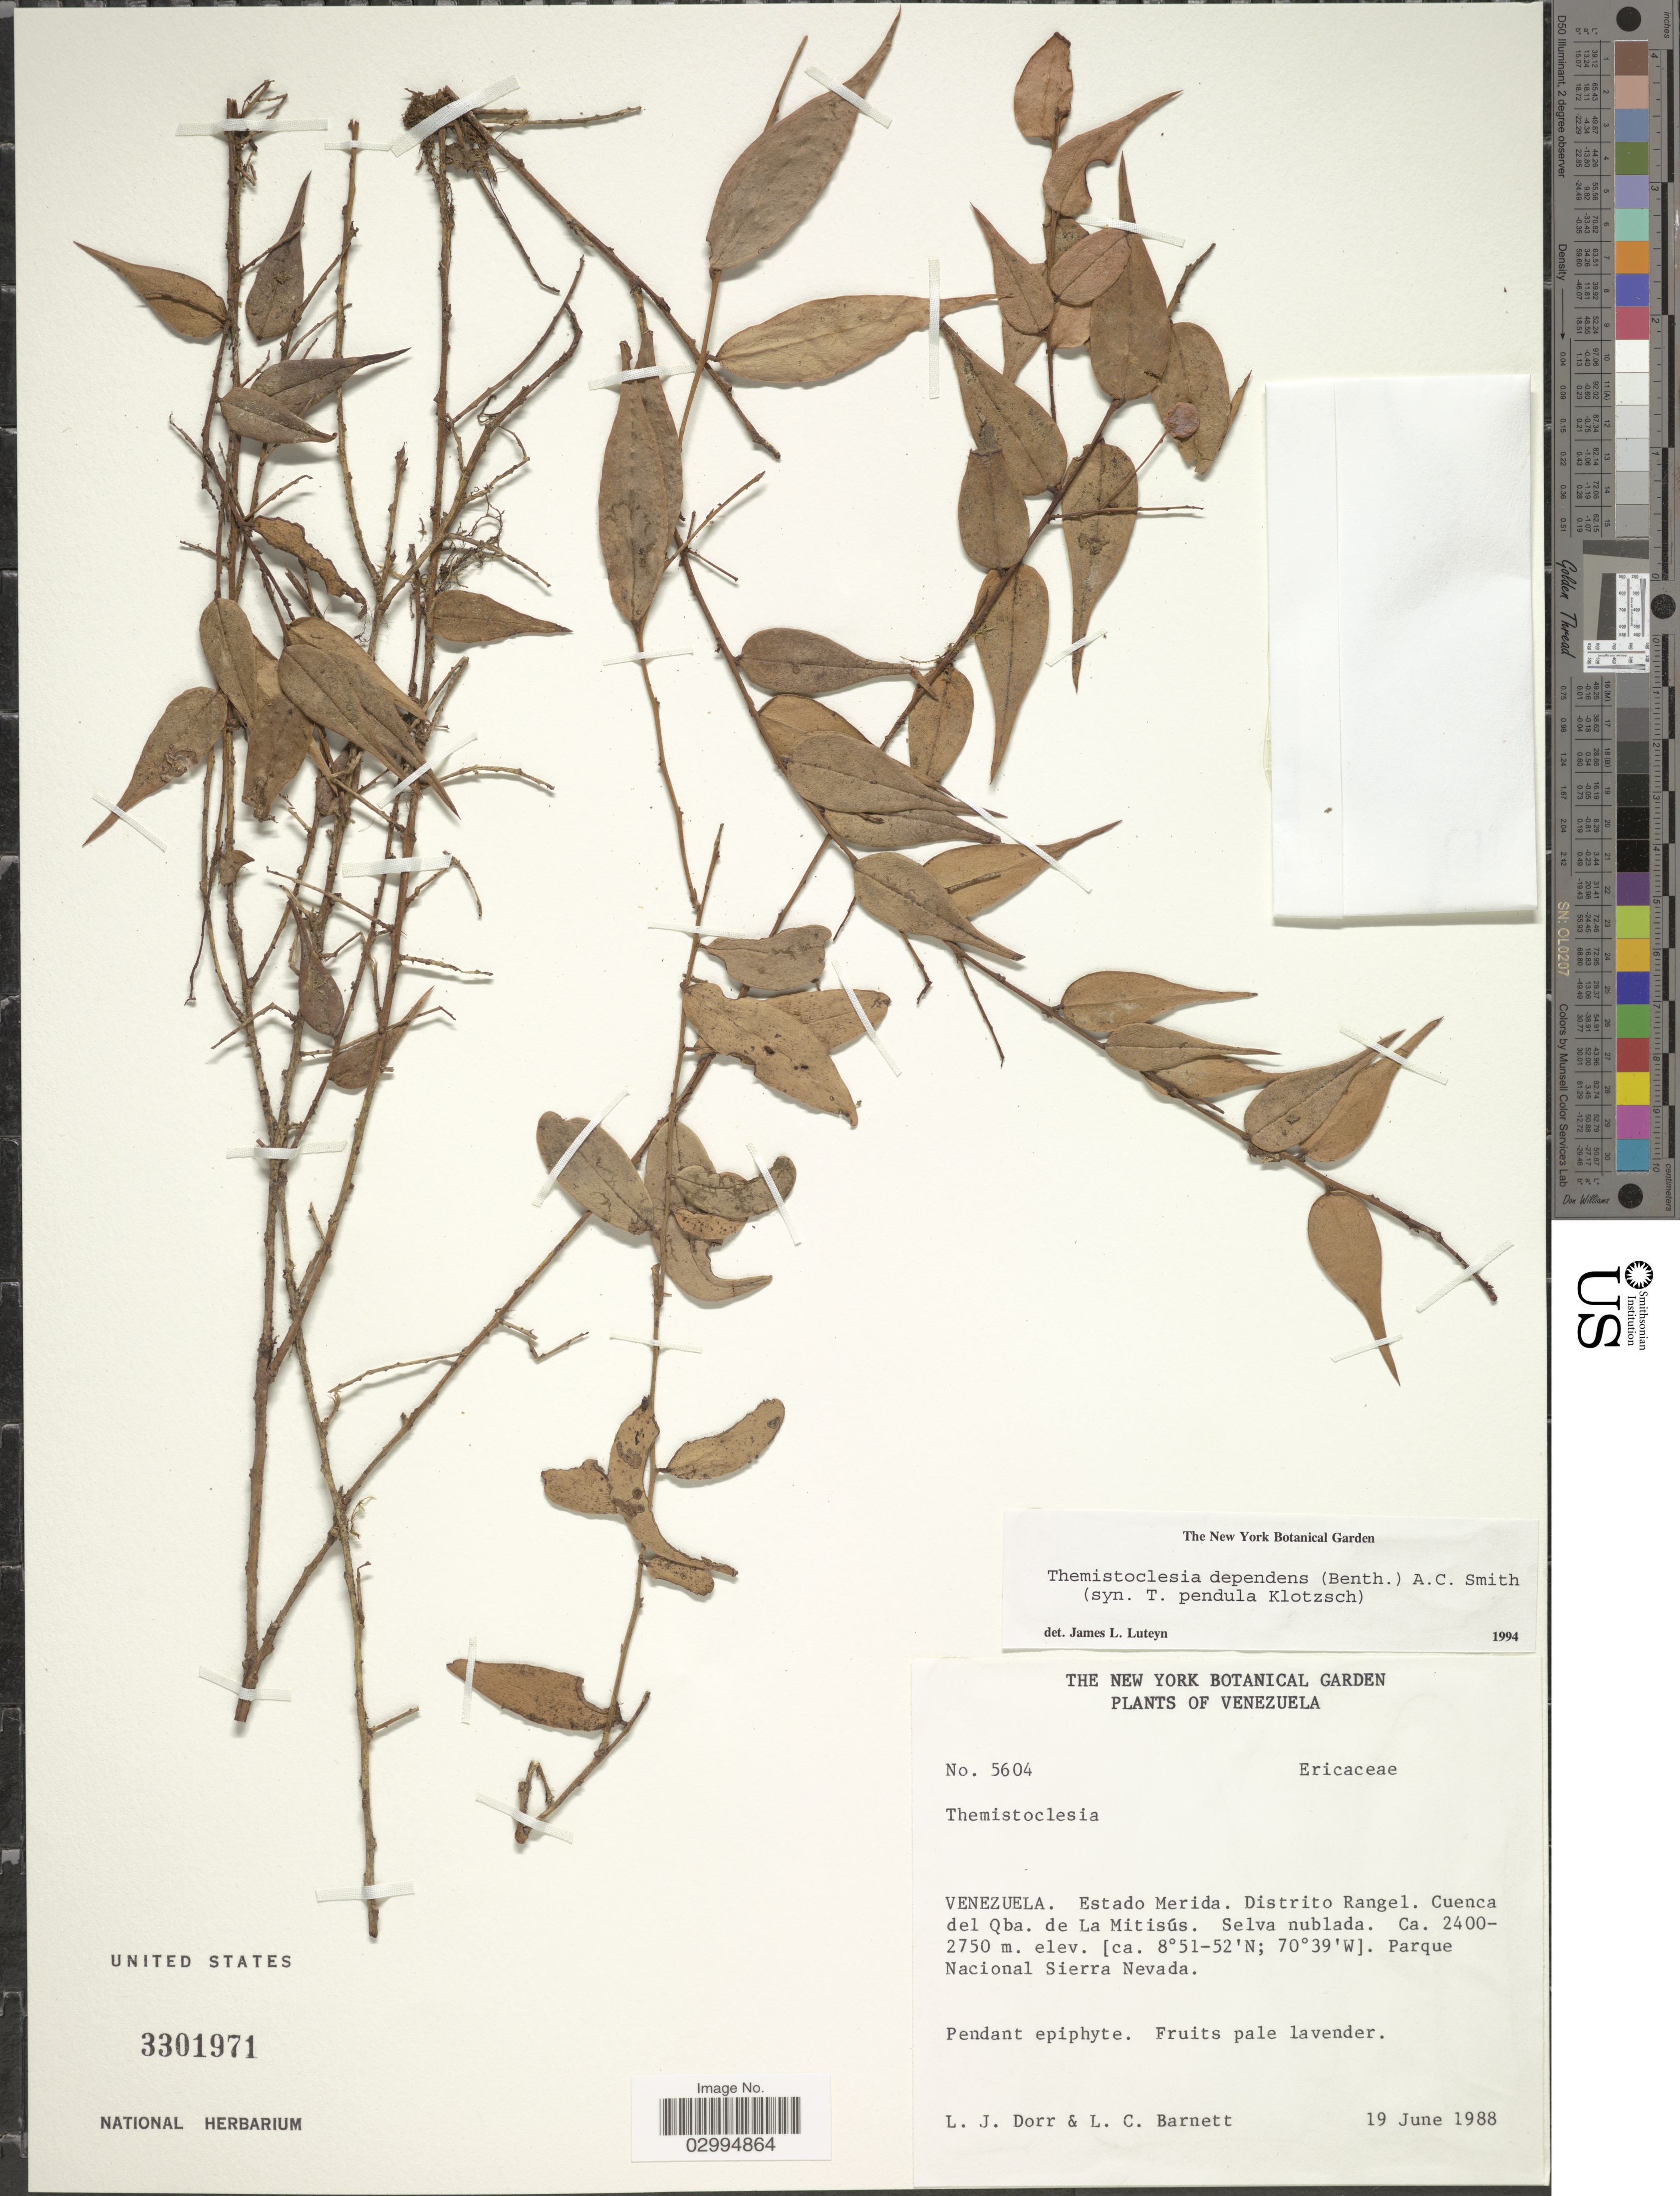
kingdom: Plantae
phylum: Tracheophyta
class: Magnoliopsida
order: Ericales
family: Ericaceae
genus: Themistoclesia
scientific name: Themistoclesia dependens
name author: (Benth.) A.C. Sm.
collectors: L. J. Dorr & L. C. Barnett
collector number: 5604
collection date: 1988-06-19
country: Venezuela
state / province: Mérida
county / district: Rangel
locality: Qba. de La Mitisús. Parque Nacional Sierra Nevada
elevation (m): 2400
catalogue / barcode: US 3301971